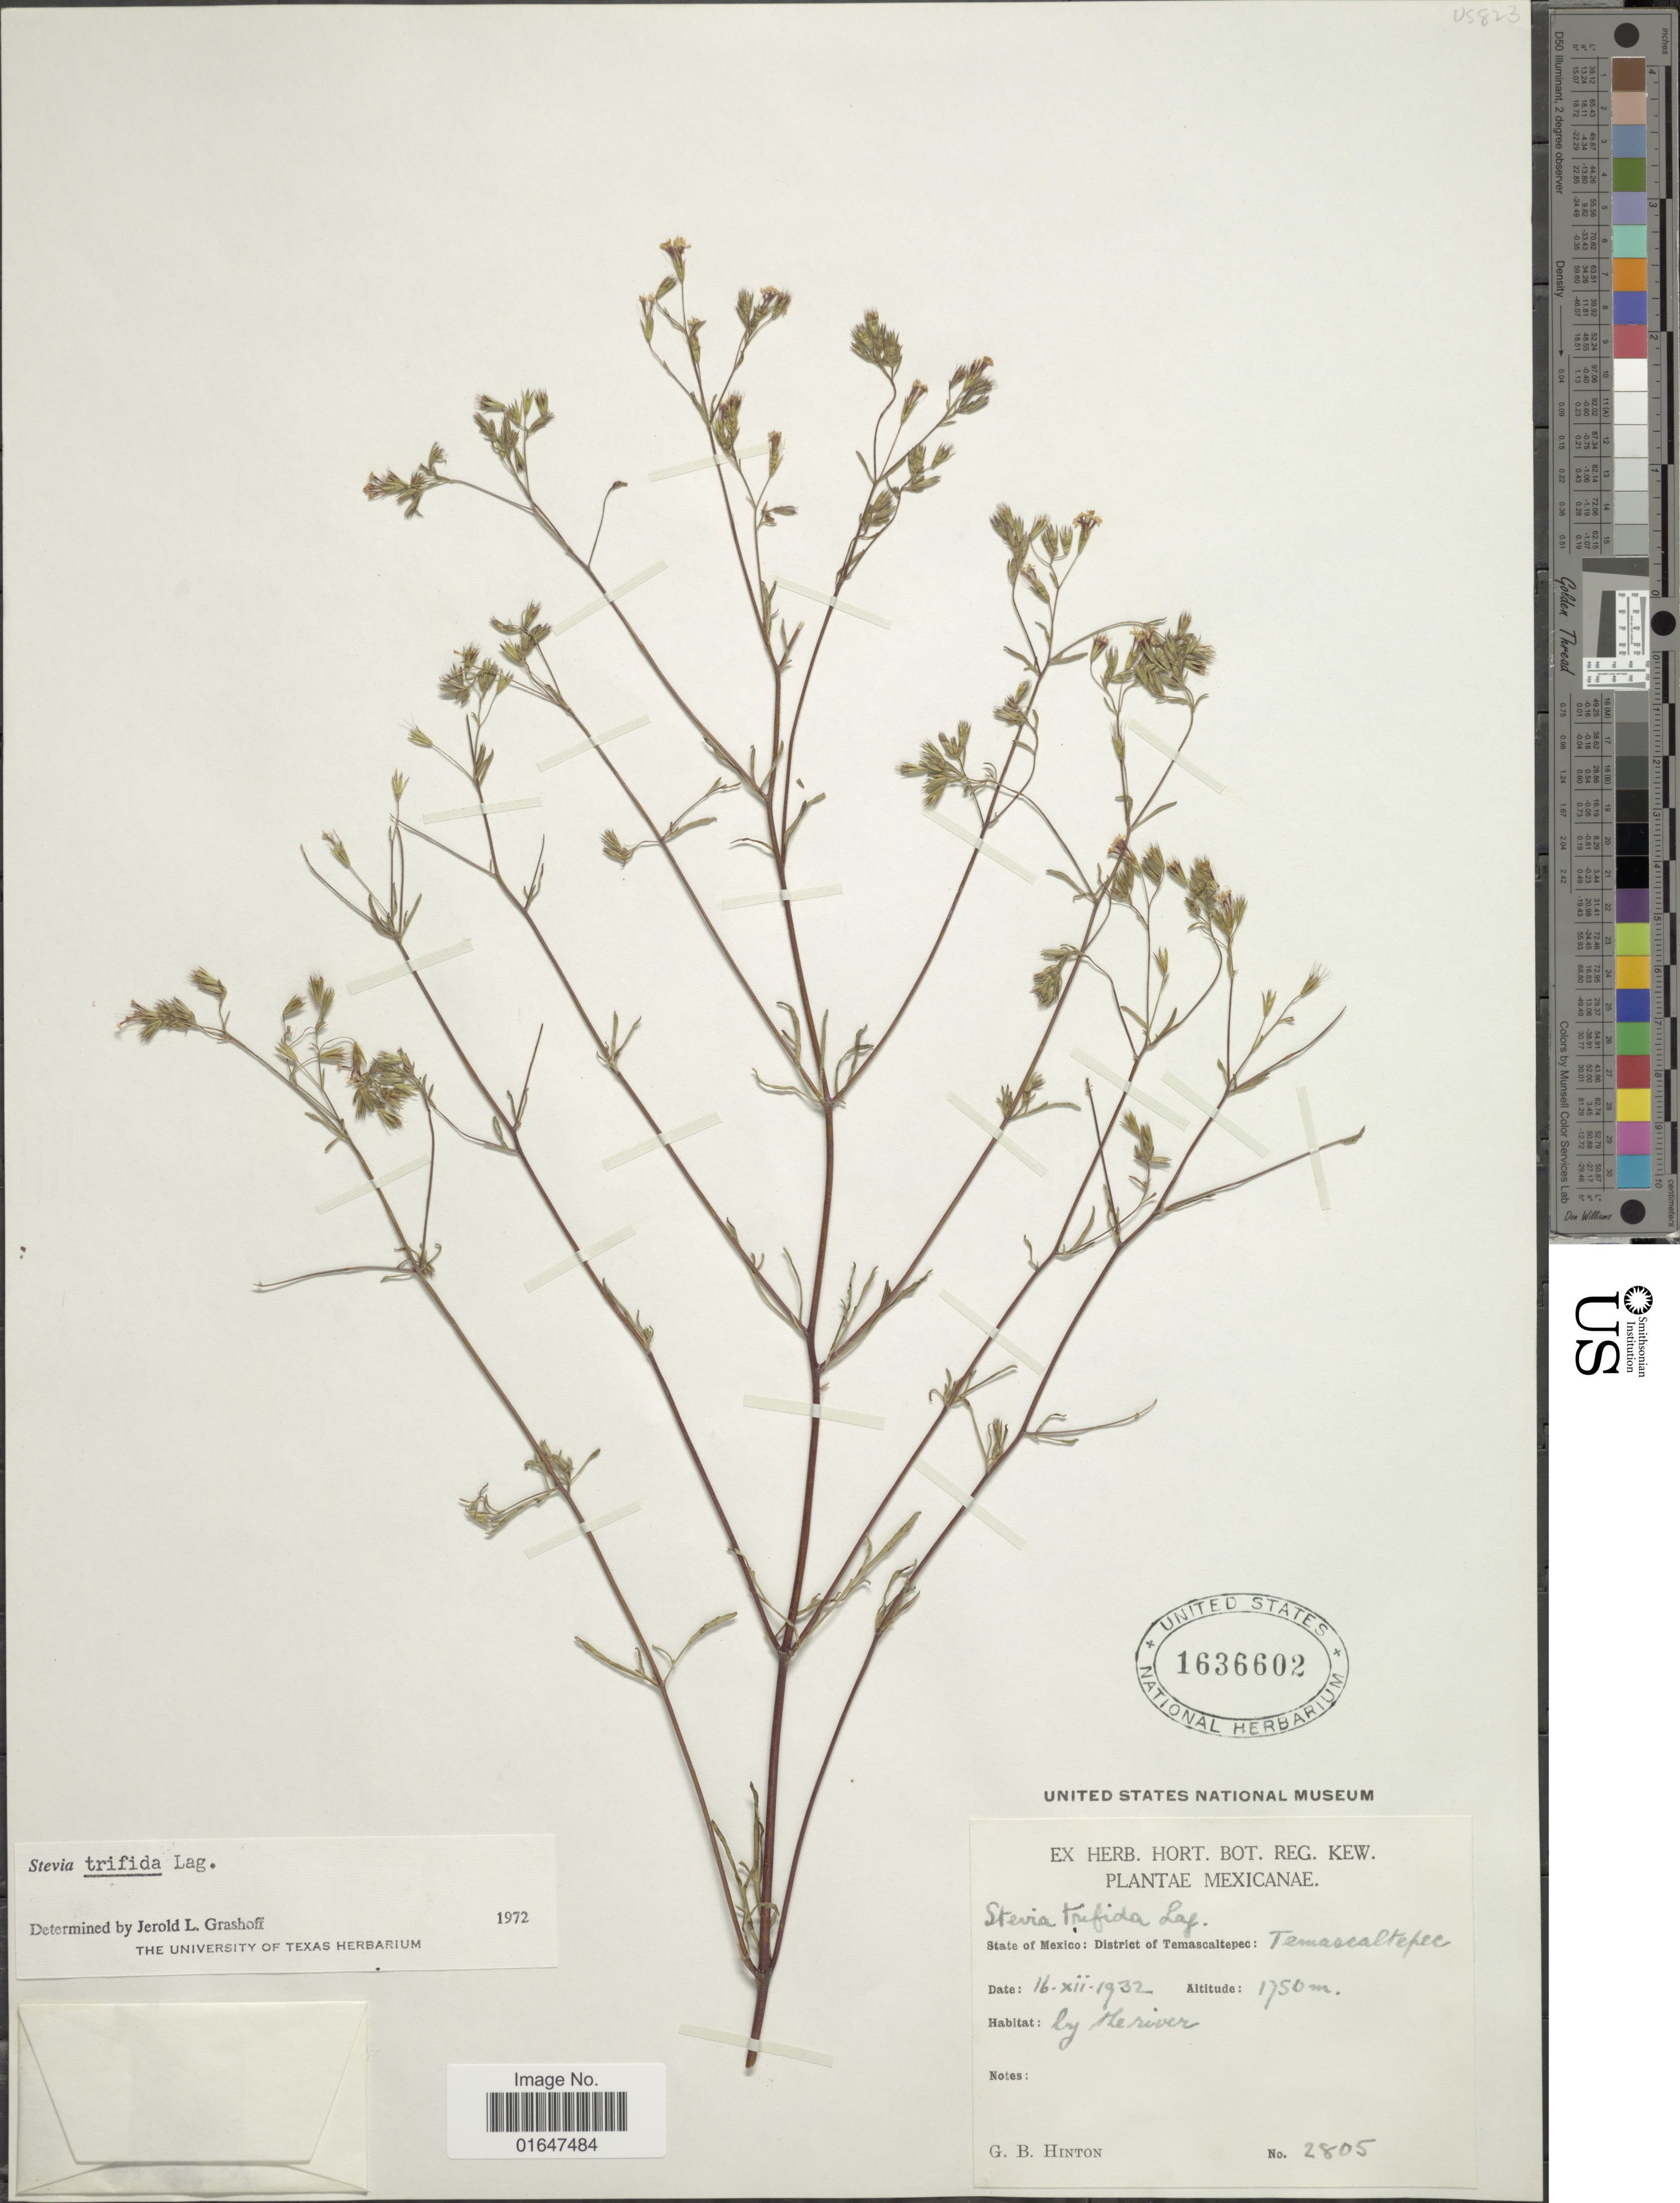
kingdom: Plantae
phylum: Tracheophyta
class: Magnoliopsida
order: Asterales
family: Asteraceae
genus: Stevia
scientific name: Stevia trifida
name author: Lag.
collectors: G. B. Hinton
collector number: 2805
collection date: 1932-12-16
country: Mexico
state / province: México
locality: Mexicanae, District of Temascaltepec, Temascaltepec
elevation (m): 1750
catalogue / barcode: US 1636602